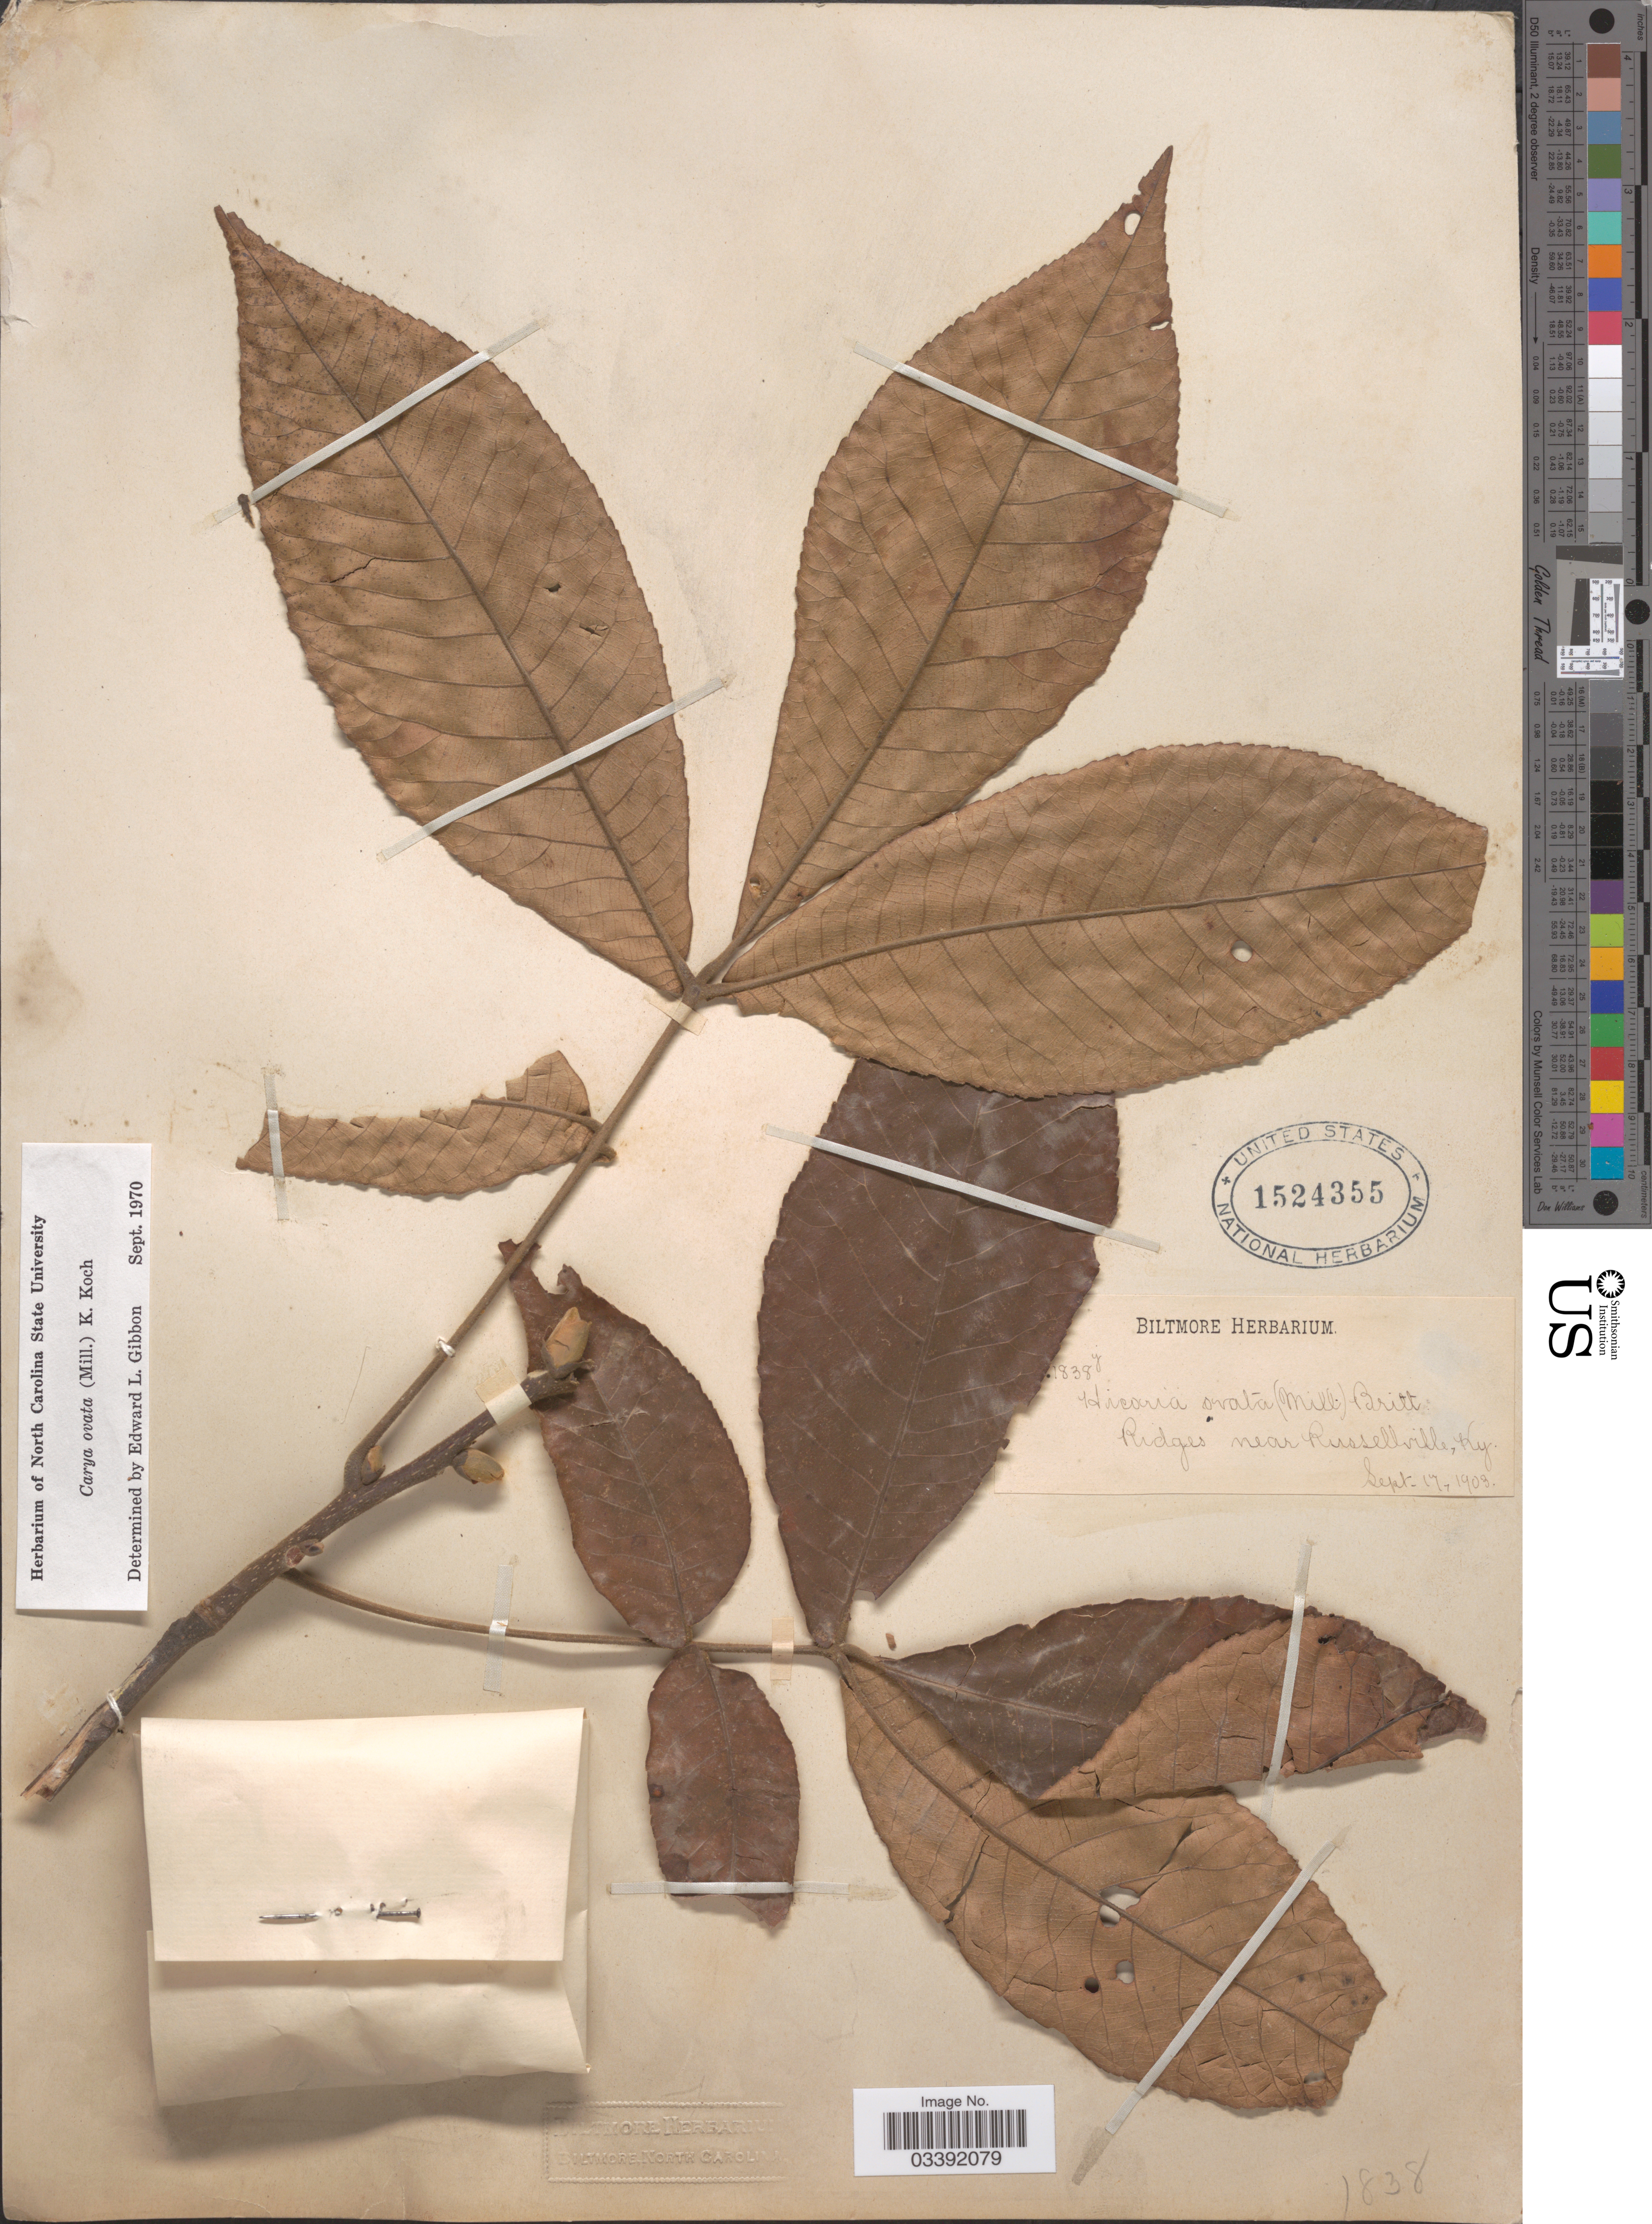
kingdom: Plantae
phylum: Tracheophyta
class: Magnoliopsida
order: Fagales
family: Juglandaceae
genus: Carya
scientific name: Carya ovata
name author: (Mill.) K. Koch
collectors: ex herb. Biltmore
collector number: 1838 y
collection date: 1903-09-17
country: United States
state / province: Kentucky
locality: Ridges near Russellville.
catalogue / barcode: US 1524355